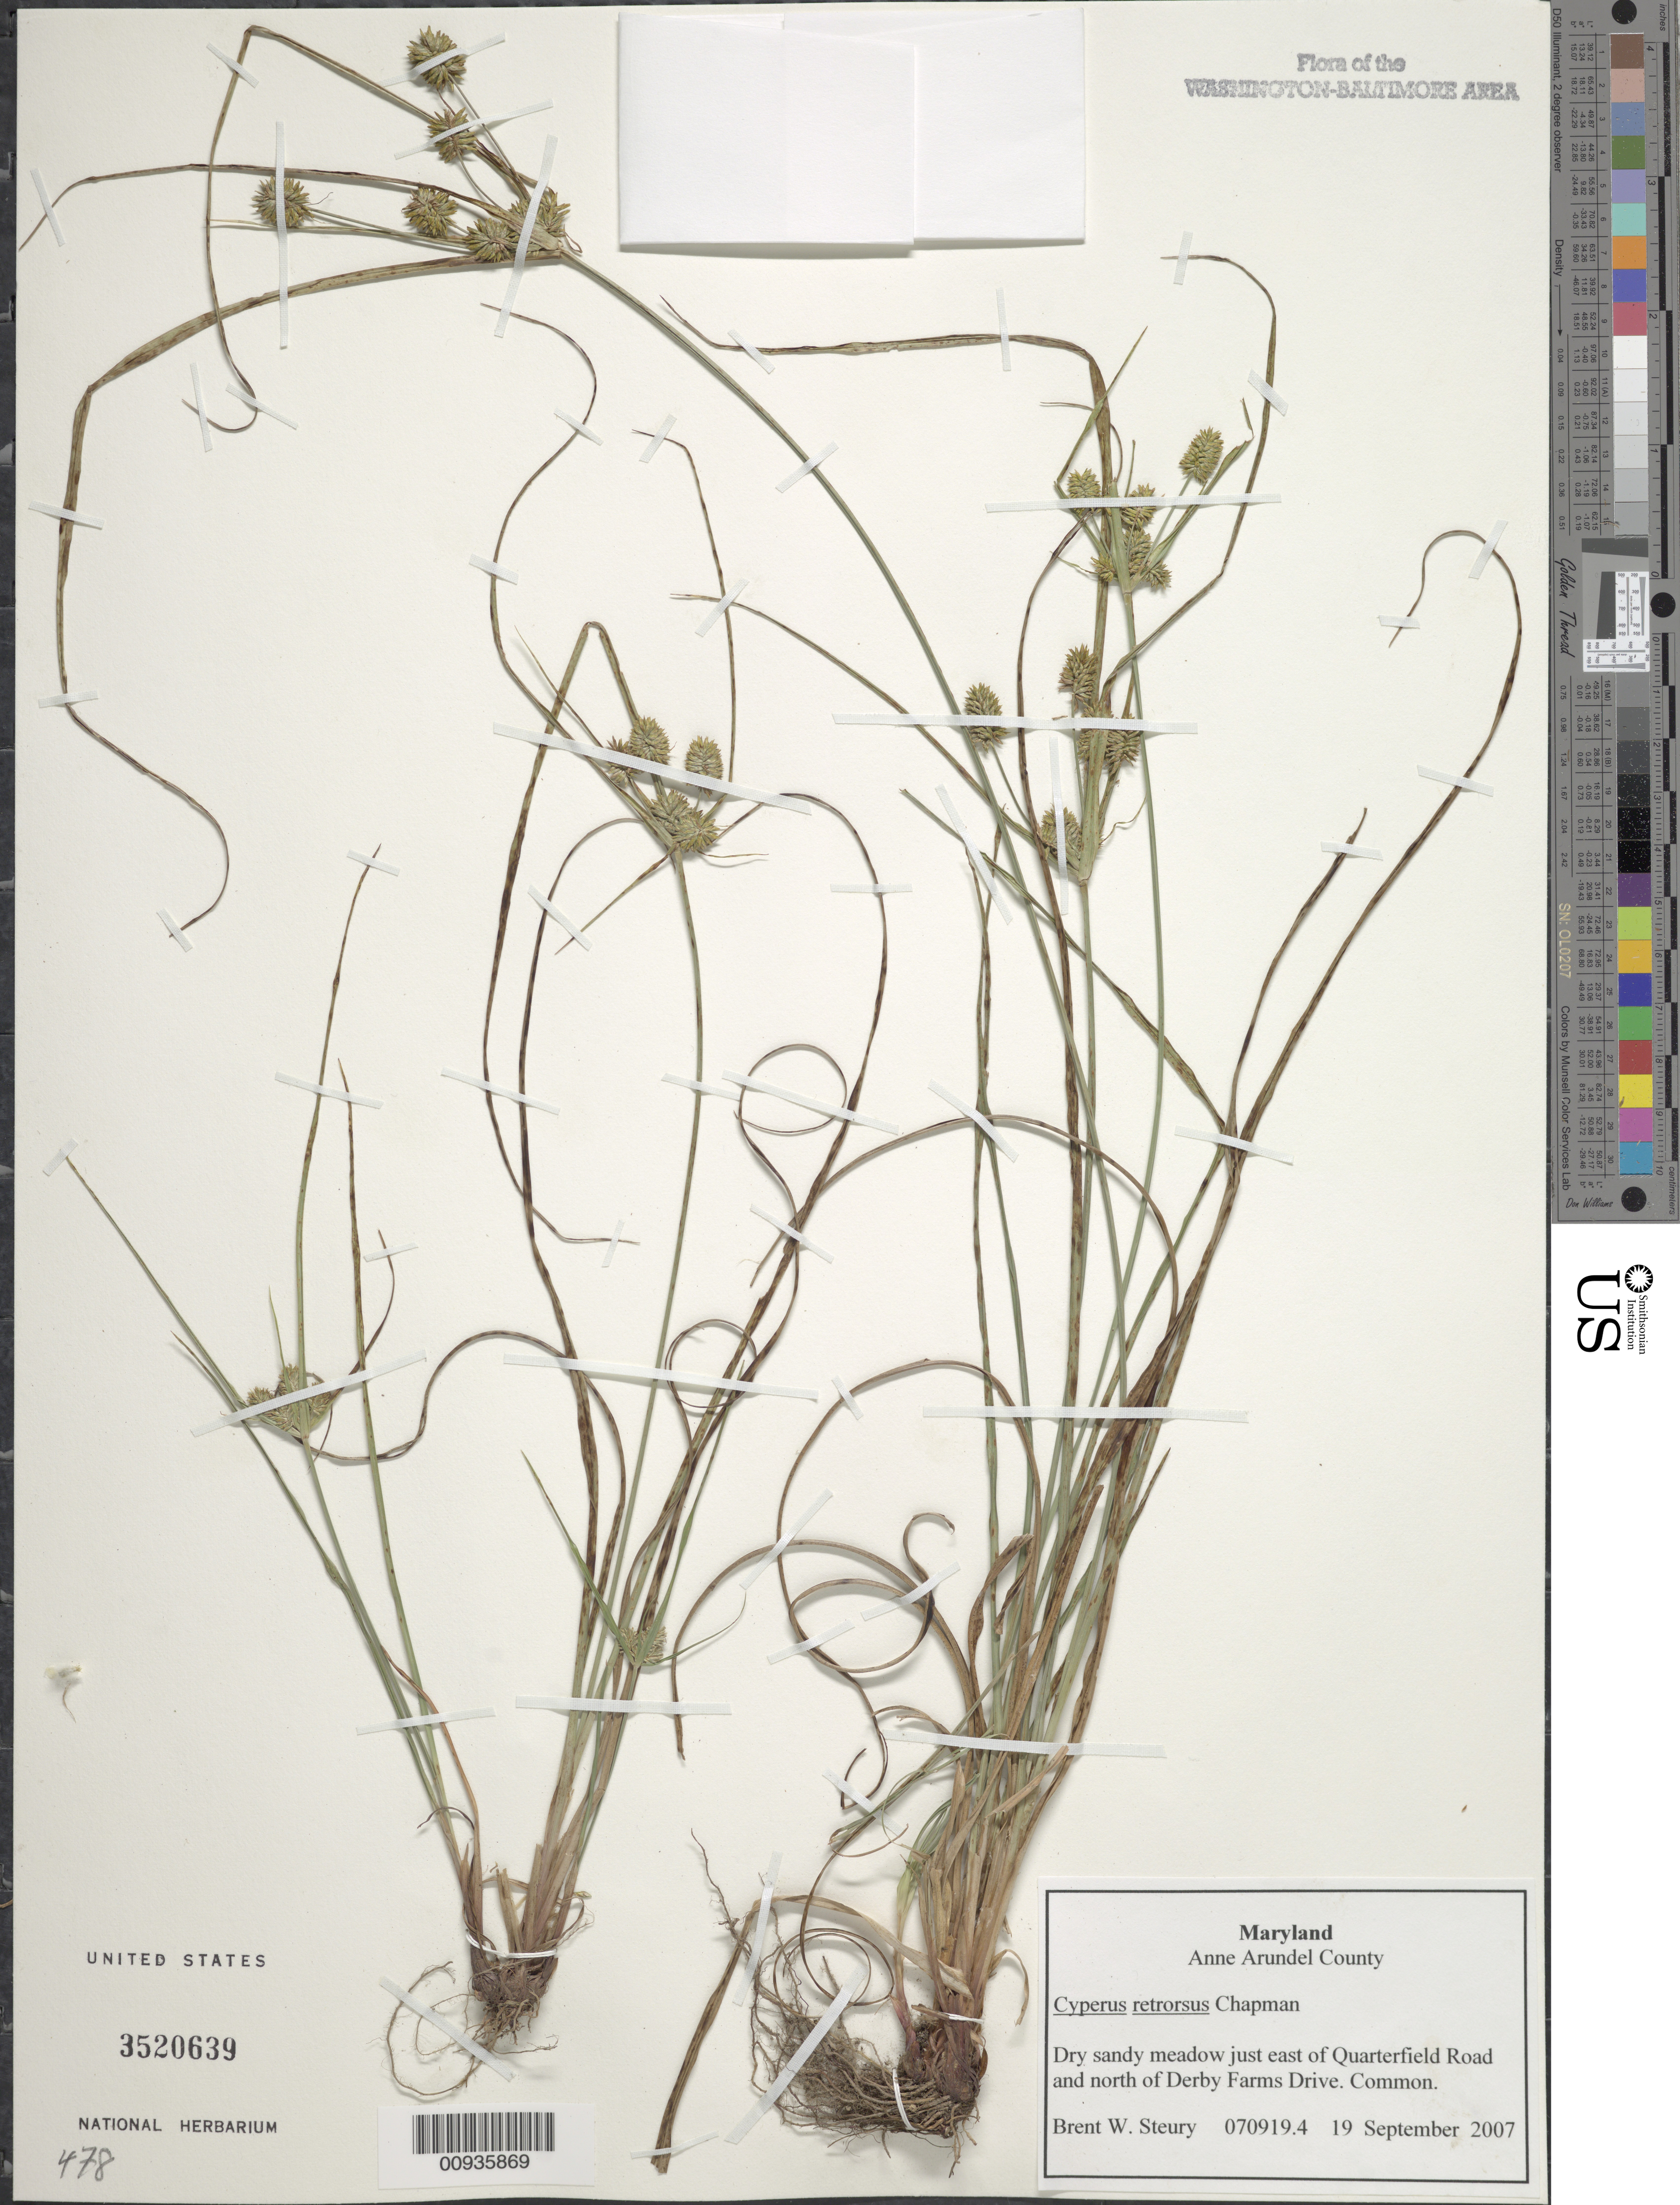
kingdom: Plantae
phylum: Tracheophyta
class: Liliopsida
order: Poales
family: Cyperaceae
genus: Cyperus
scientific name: Cyperus retrorsus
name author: Chapm.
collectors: B. Steury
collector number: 070919.4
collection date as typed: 19 September 2007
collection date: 2007-09-19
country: United States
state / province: Maryland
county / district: Anne Arundel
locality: East of Quarterfield Road and north of Derby Farms Drive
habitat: dry sandy meadow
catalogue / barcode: US 3520639